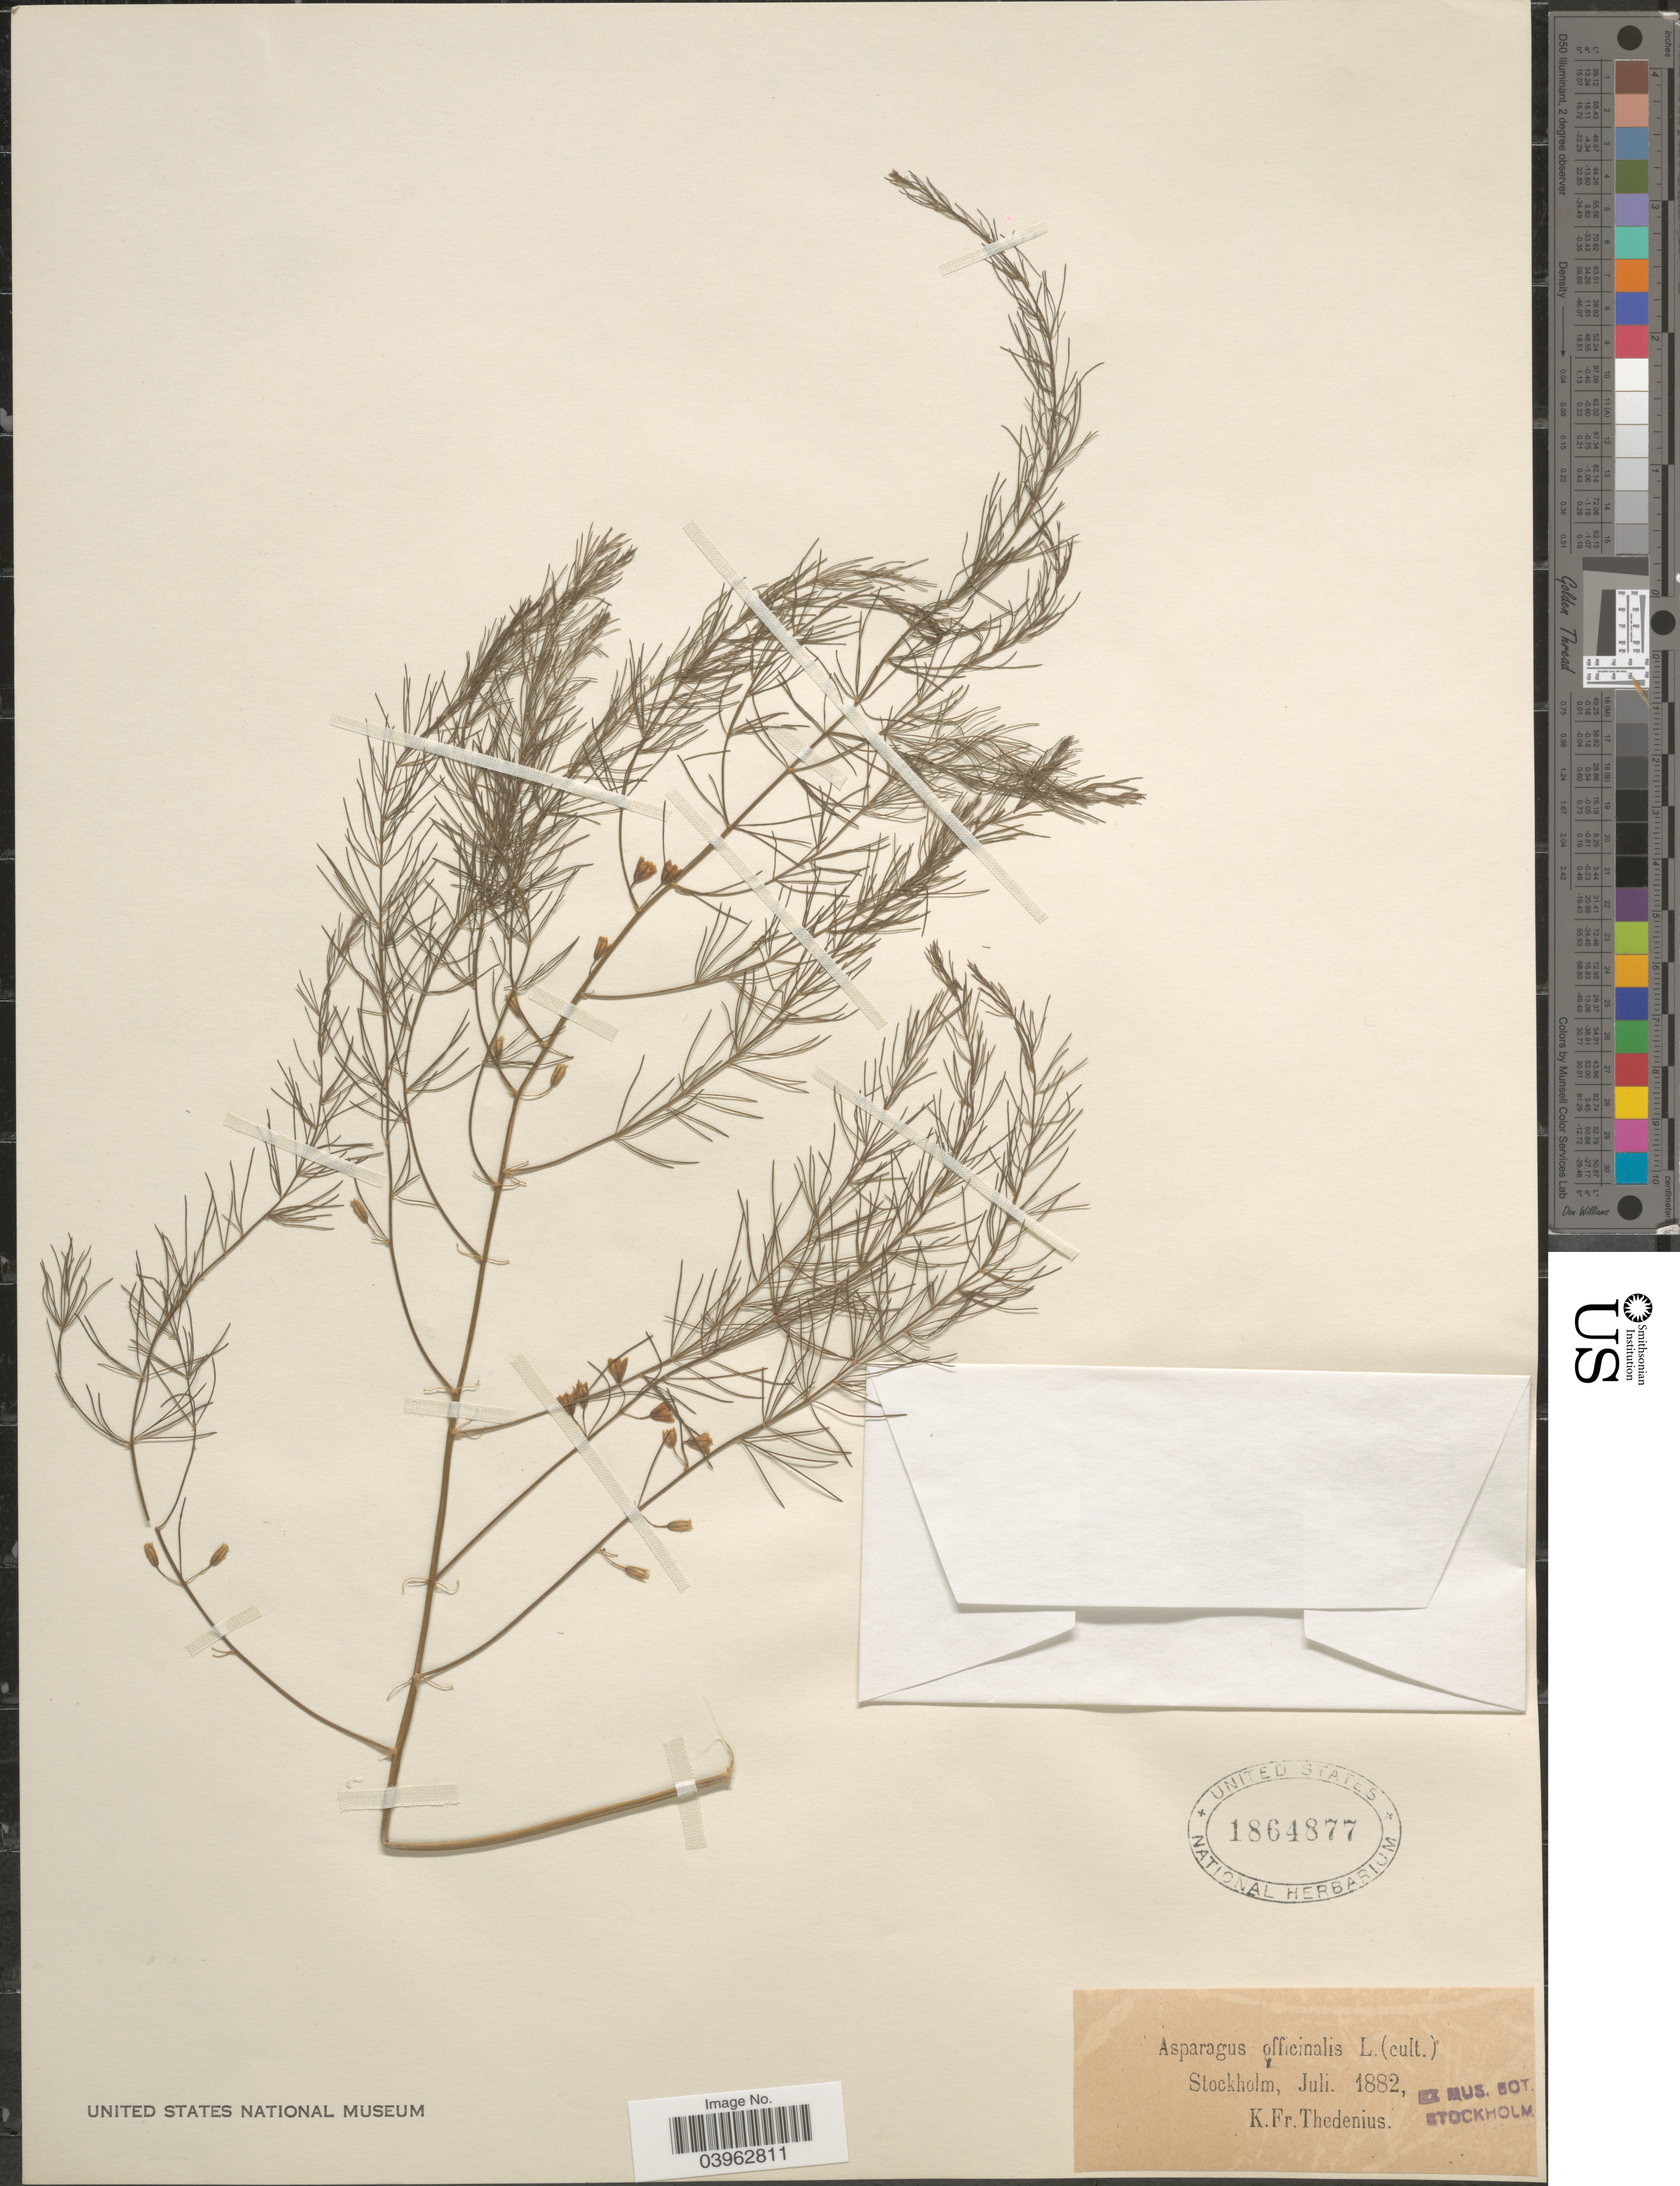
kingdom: Plantae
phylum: Tracheophyta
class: Liliopsida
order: Asparagales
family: Asparagaceae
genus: Asparagus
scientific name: Asparagus officinalis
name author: L.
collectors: K. Thedenius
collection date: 1882-07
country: Sweden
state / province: Stockholm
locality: Stockholm.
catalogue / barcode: US 1864877